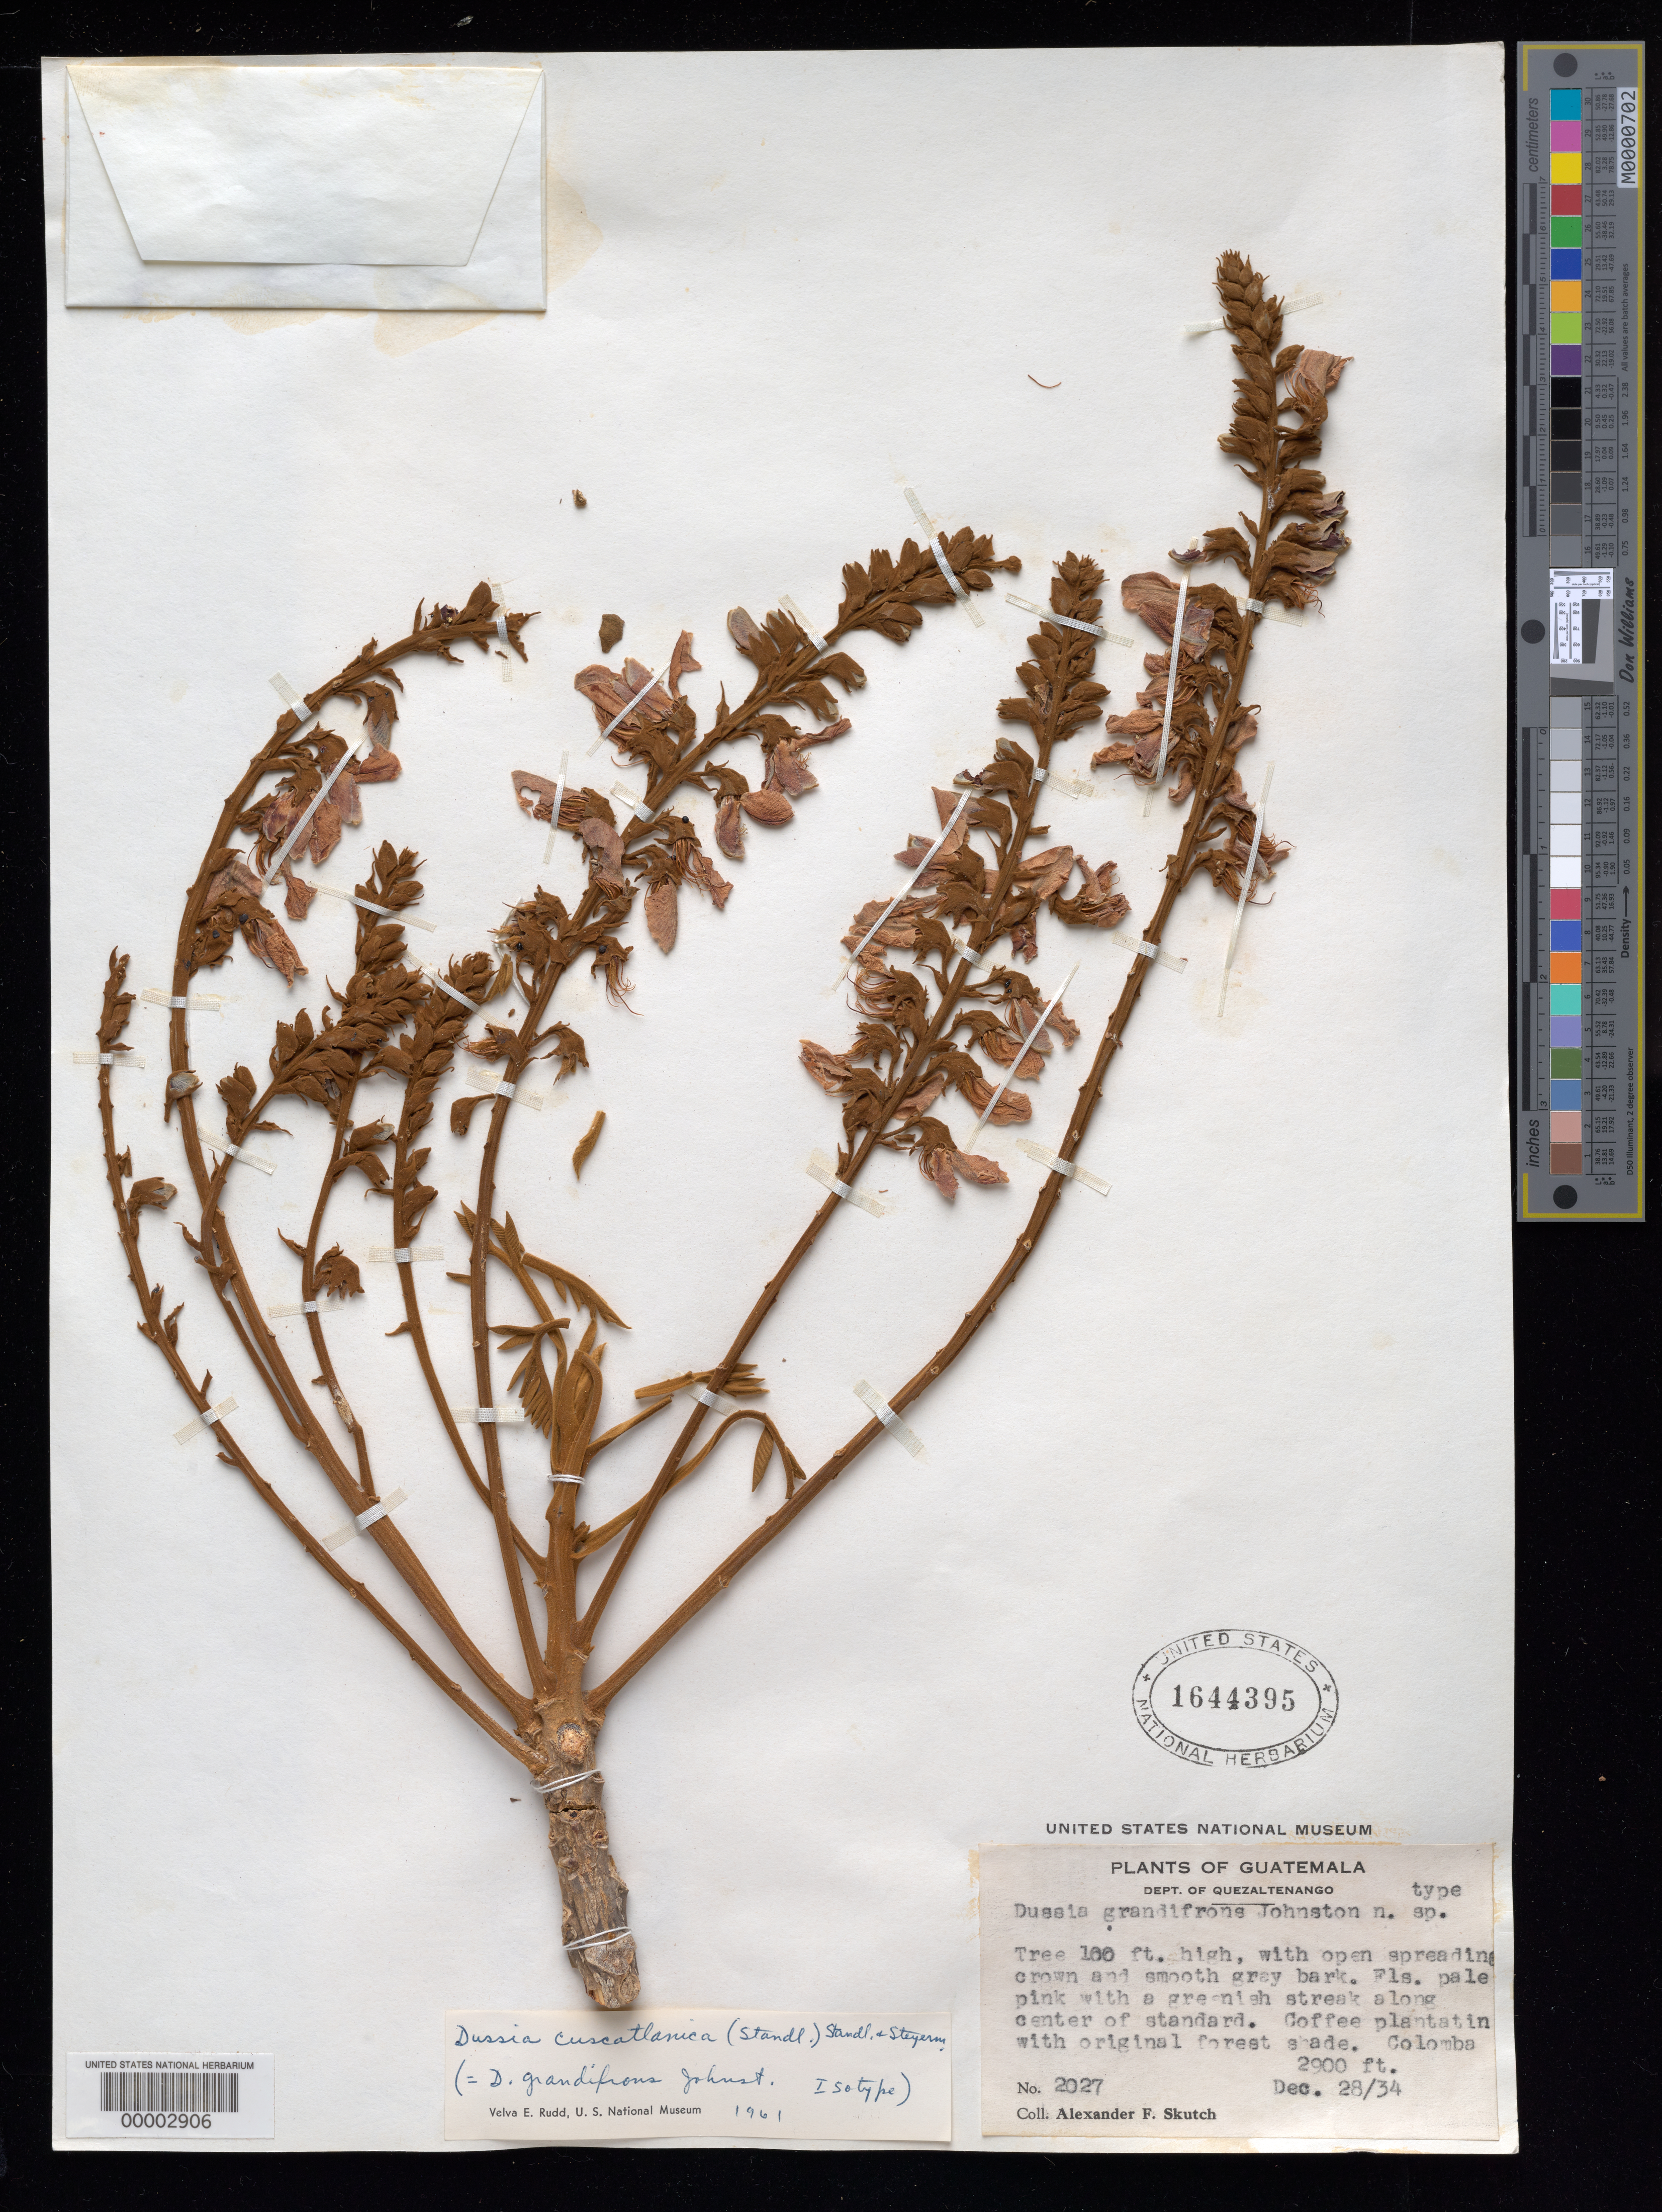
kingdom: Plantae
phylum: Tracheophyta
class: Magnoliopsida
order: Fabales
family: Fabaceae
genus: Dussia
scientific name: Dussia grandifrons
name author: I.M. Johnst.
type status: Isotype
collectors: A. F. Skutch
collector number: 2027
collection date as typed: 28 Dec 1934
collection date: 1934-12-28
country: Guatemala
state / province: Quetzaltenango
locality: Colomba.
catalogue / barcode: US 1644395